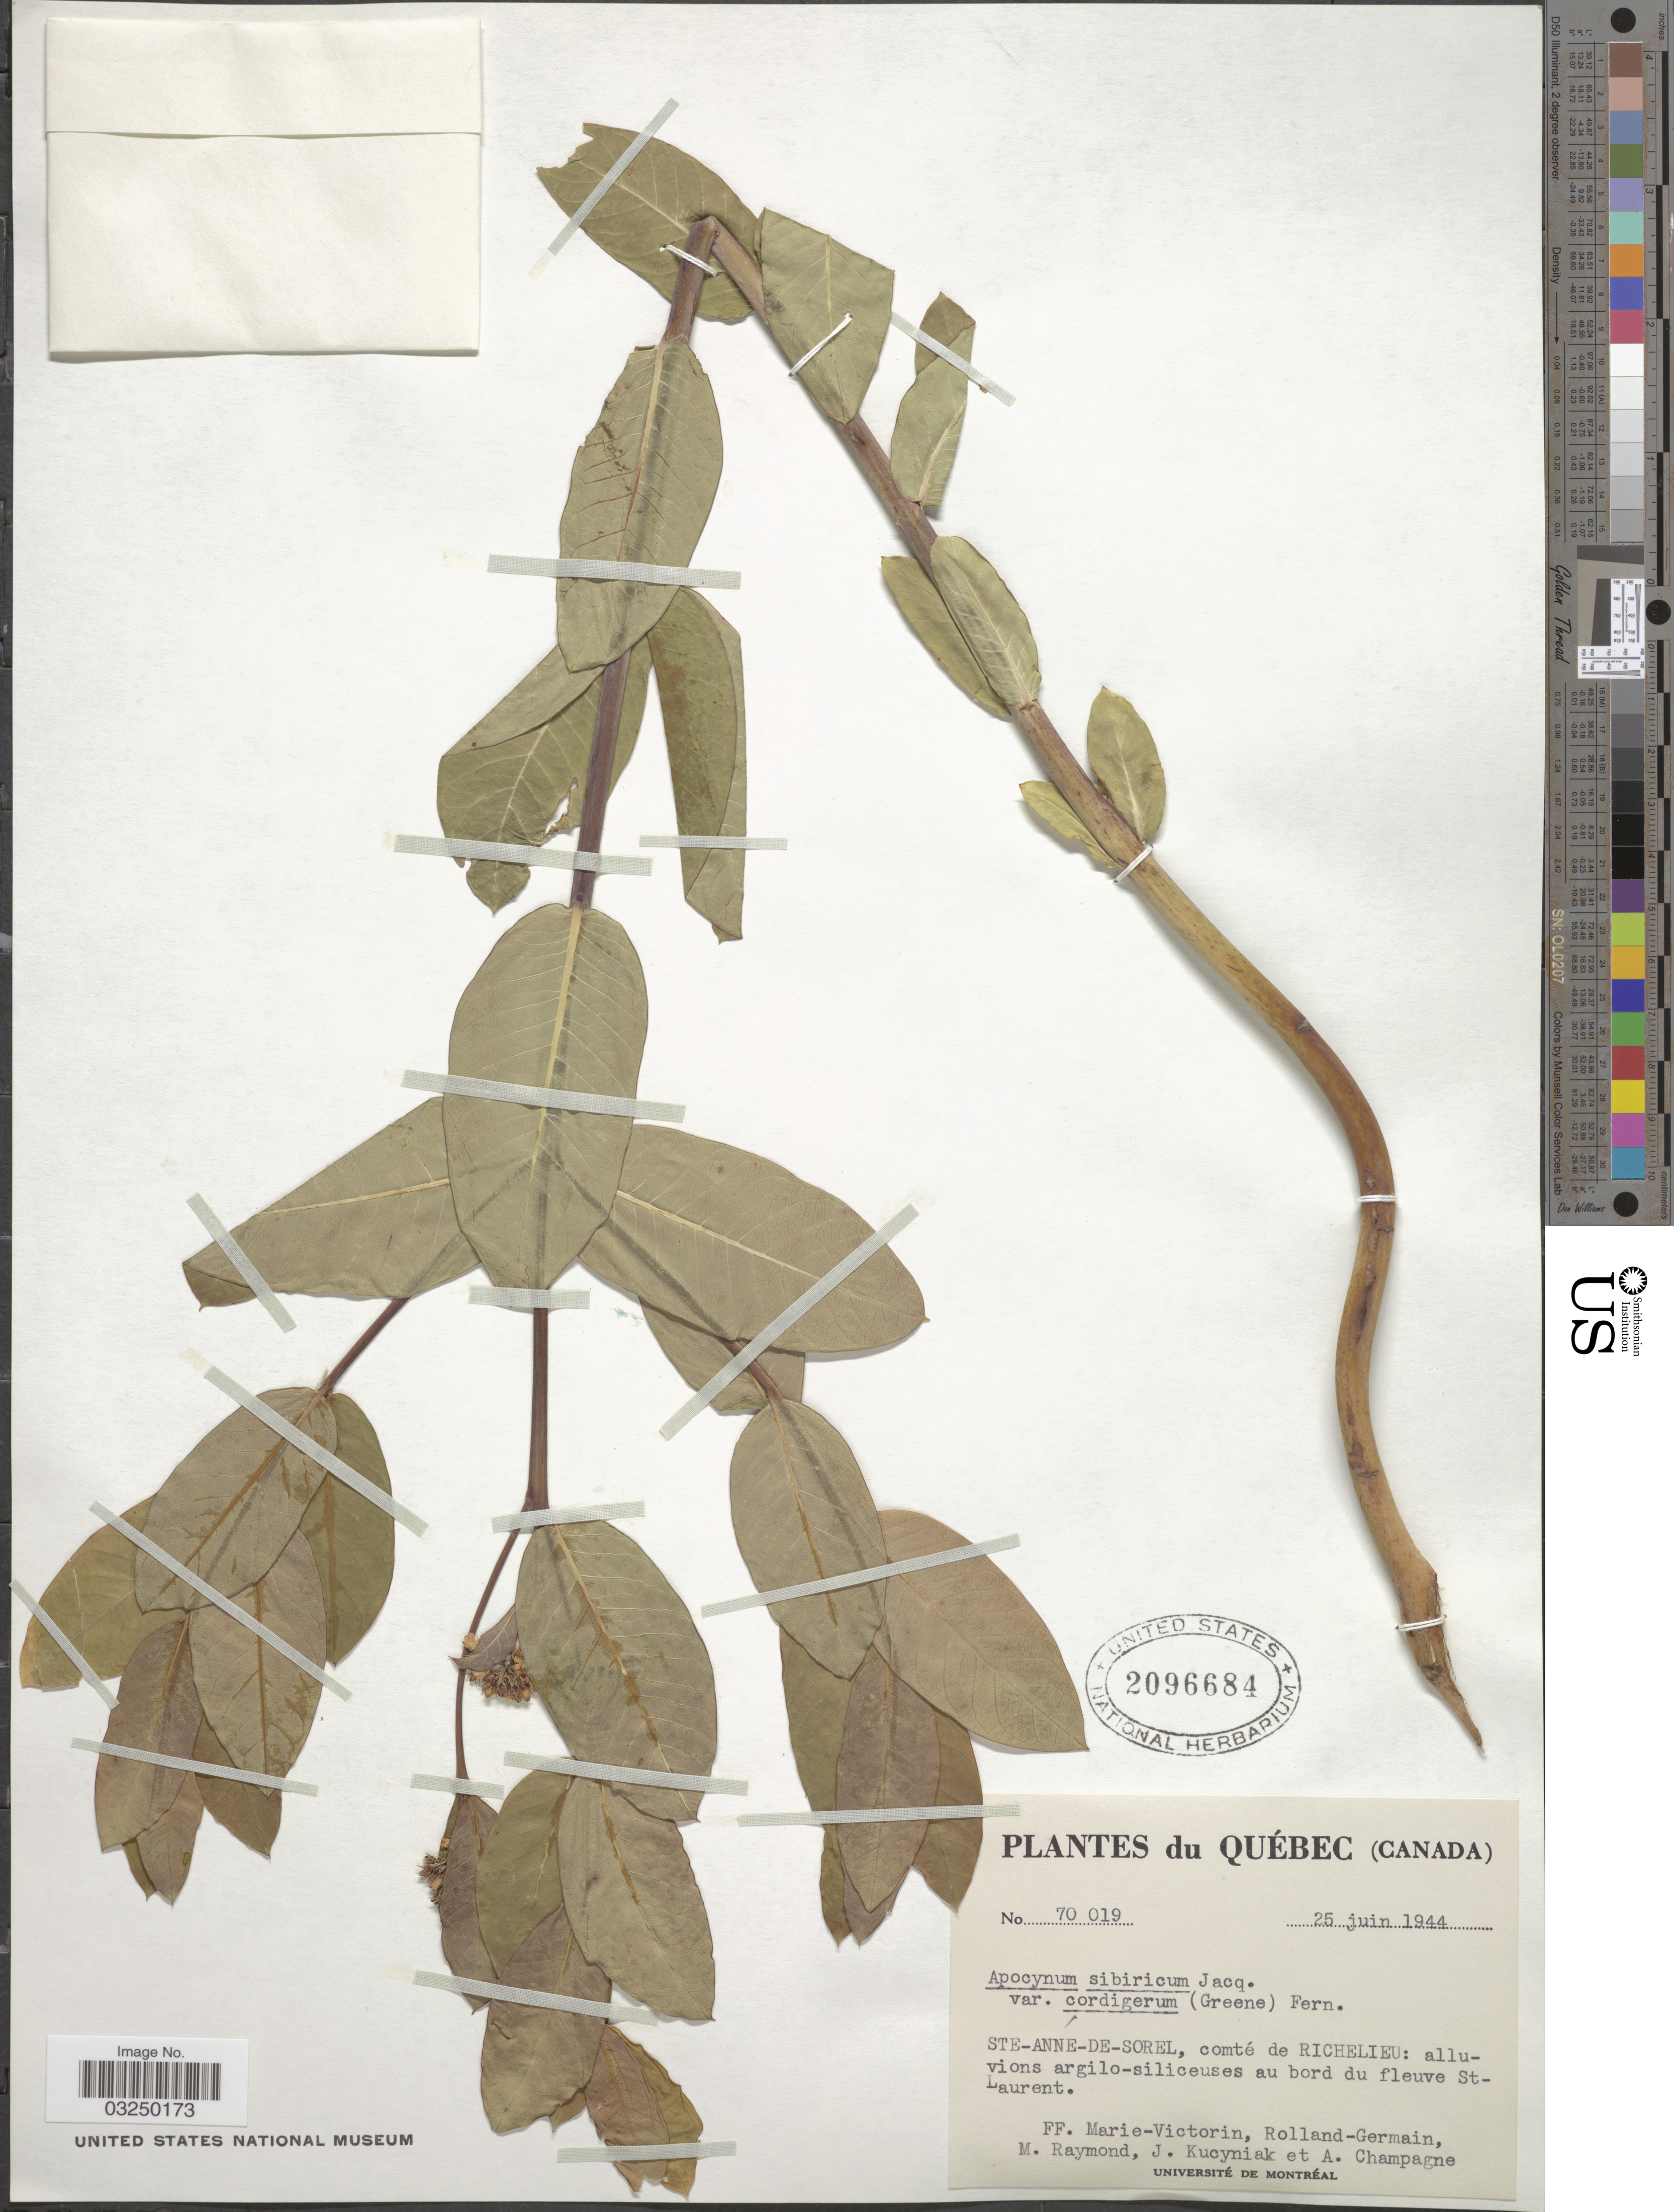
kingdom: Plantae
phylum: Tracheophyta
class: Magnoliopsida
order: Gentianales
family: Apocynaceae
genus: Apocynum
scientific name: Apocynum sibiricum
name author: Jacq.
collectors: F. Marie-Victorin, Rolland-Germain, M. Raymond, J. Kucyniak & A. Champagne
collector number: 70019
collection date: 1944-06-25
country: Canada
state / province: Quebec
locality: Ste-Anne-de-Sorel, comté de Richelieu: alluvions argilo-siliceuses au bord du fleuve St-Laurent.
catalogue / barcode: US 2096684